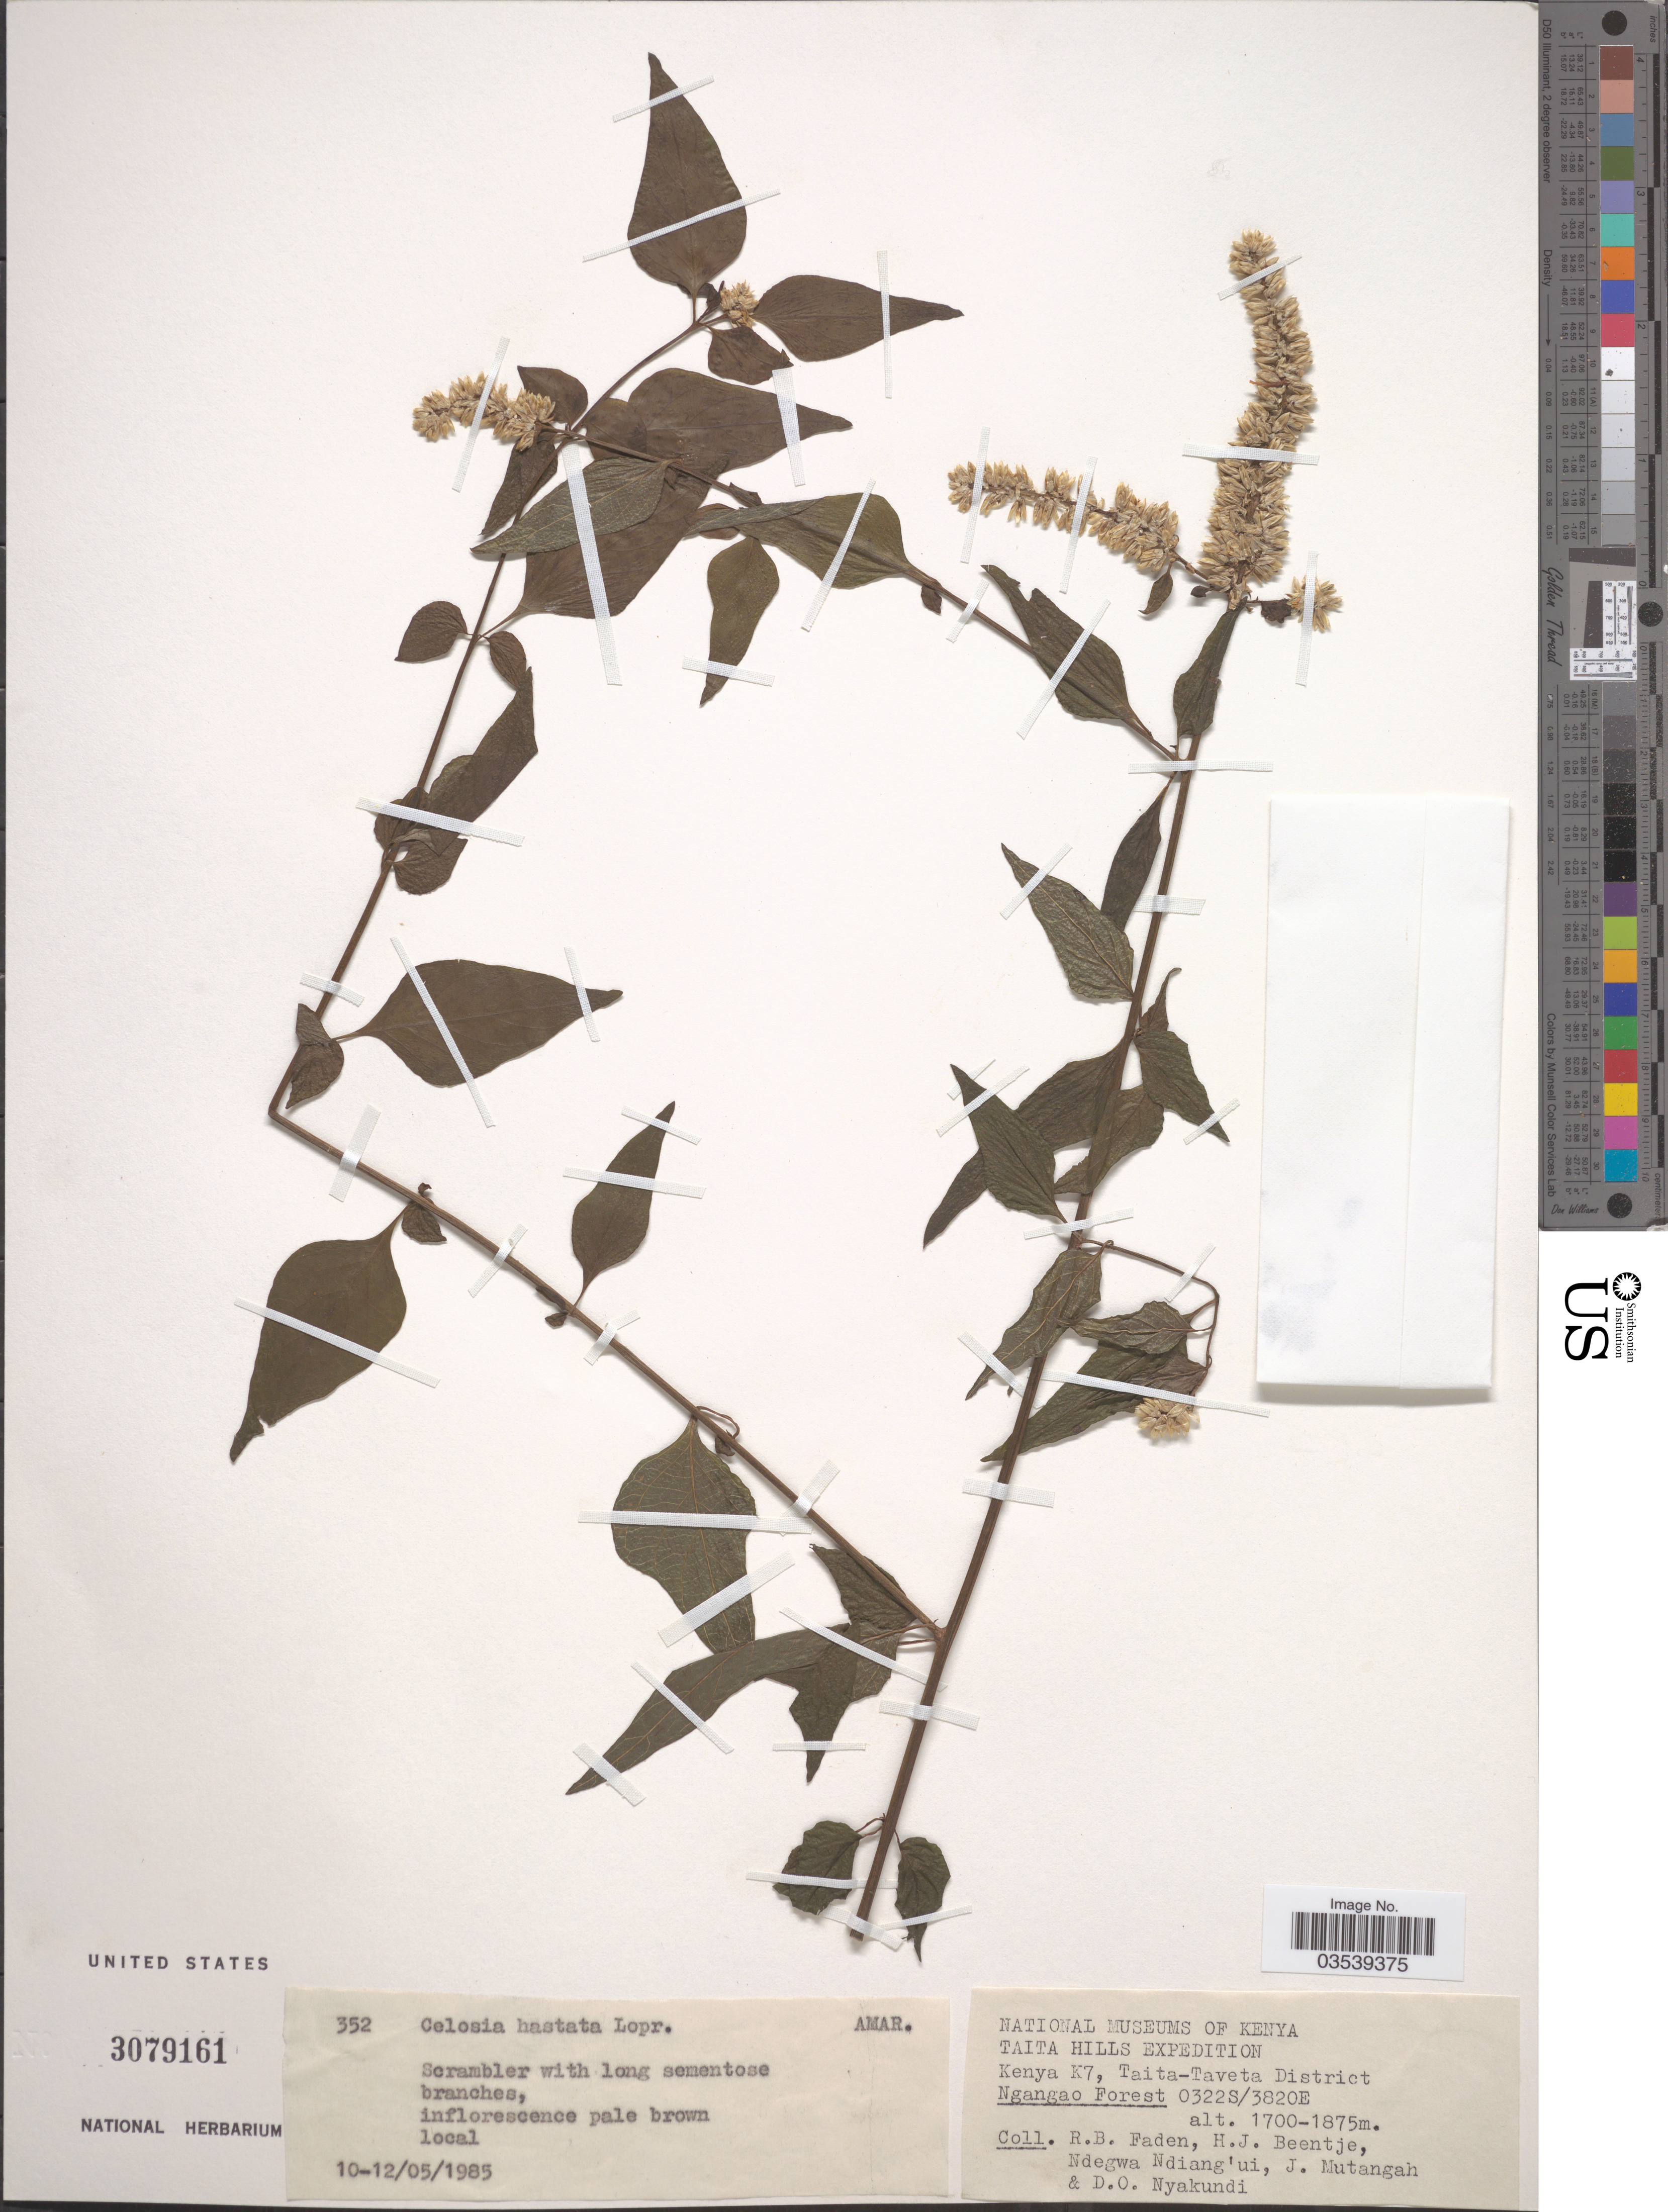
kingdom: Plantae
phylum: Tracheophyta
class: Magnoliopsida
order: Caryophyllales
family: Amaranthaceae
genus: Celosia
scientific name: Celosia hastata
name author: Lopr.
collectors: R. B. Faden, H. J. Beentje, Ndegwa Ndiang'ui, J. Mutangah & D. Nyakundi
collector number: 352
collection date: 1985-05-10/1985-05-12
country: Kenya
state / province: Taita Taveta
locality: Taita Hills, Kenya K7, Taita-Taveta District. Ngangao Forest.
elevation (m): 1700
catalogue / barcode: US 3079161